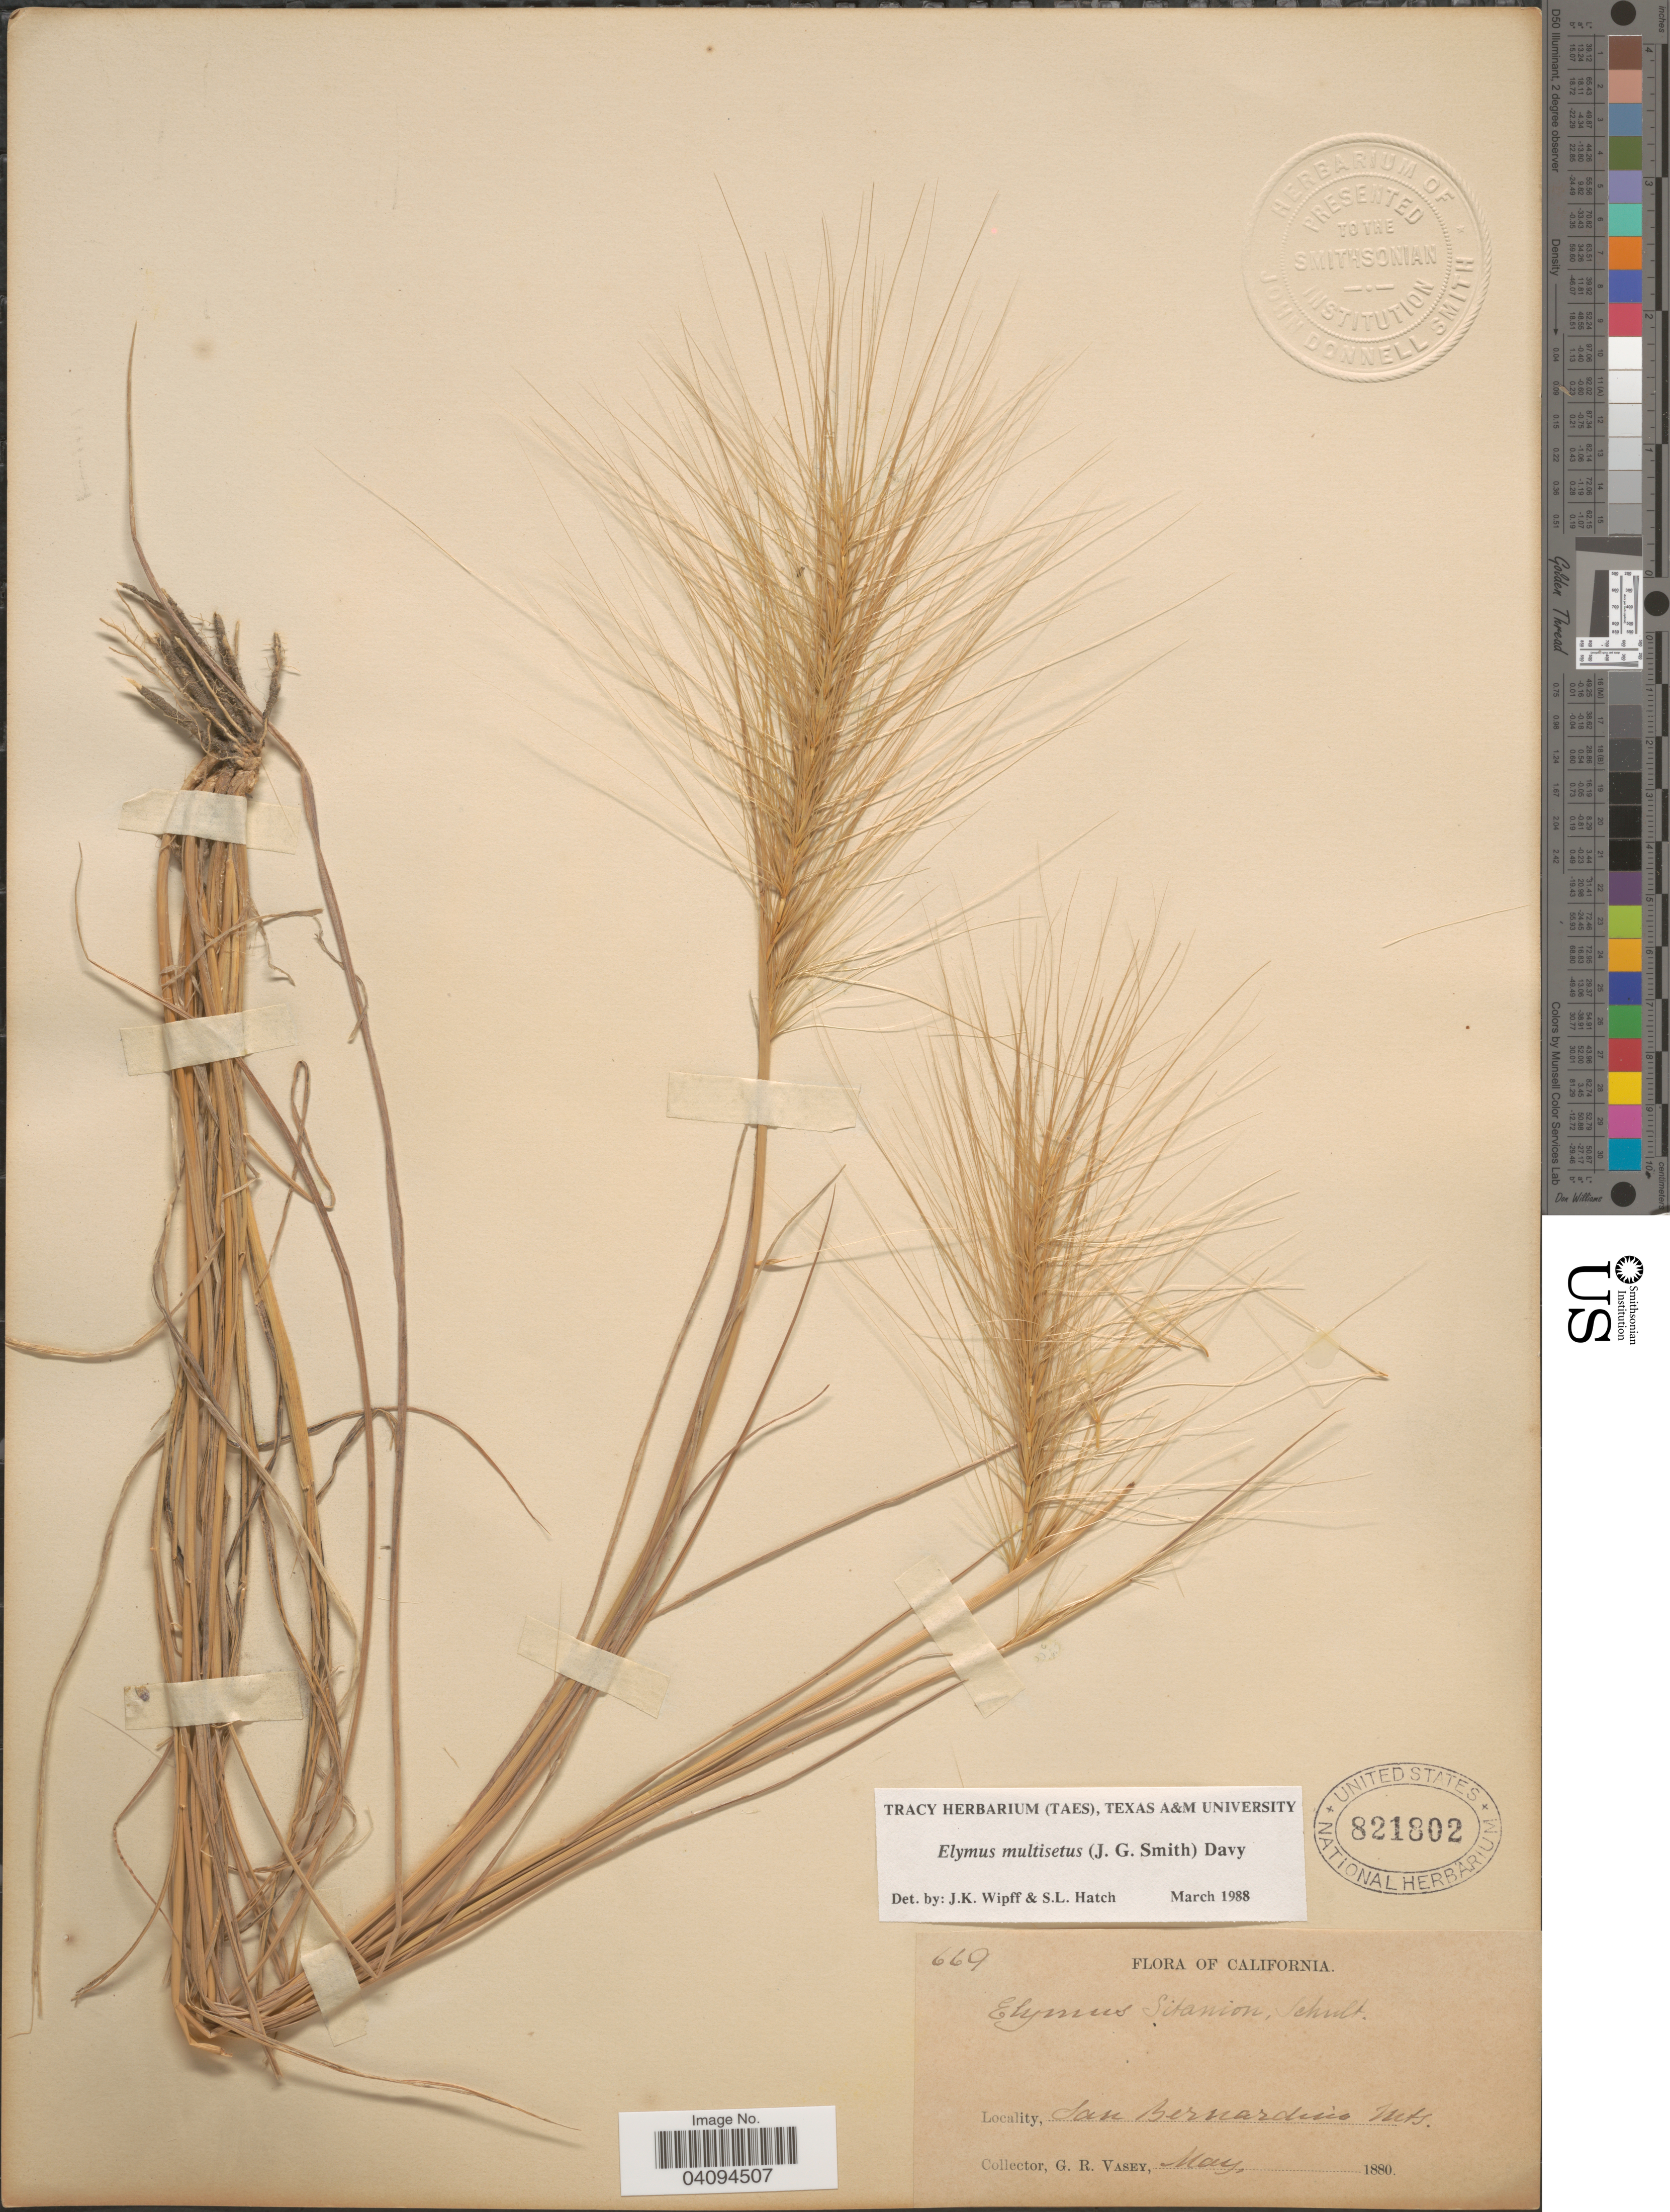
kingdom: Plantae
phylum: Tracheophyta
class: Liliopsida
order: Poales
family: Poaceae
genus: Elymus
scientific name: Elymus multisetus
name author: (J.G. Sm.) Burtt Davy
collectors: G. R. Vasey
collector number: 669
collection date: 1880-05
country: United States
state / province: California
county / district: San Bernardino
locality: San Bernardino Mts.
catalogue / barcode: US 821802